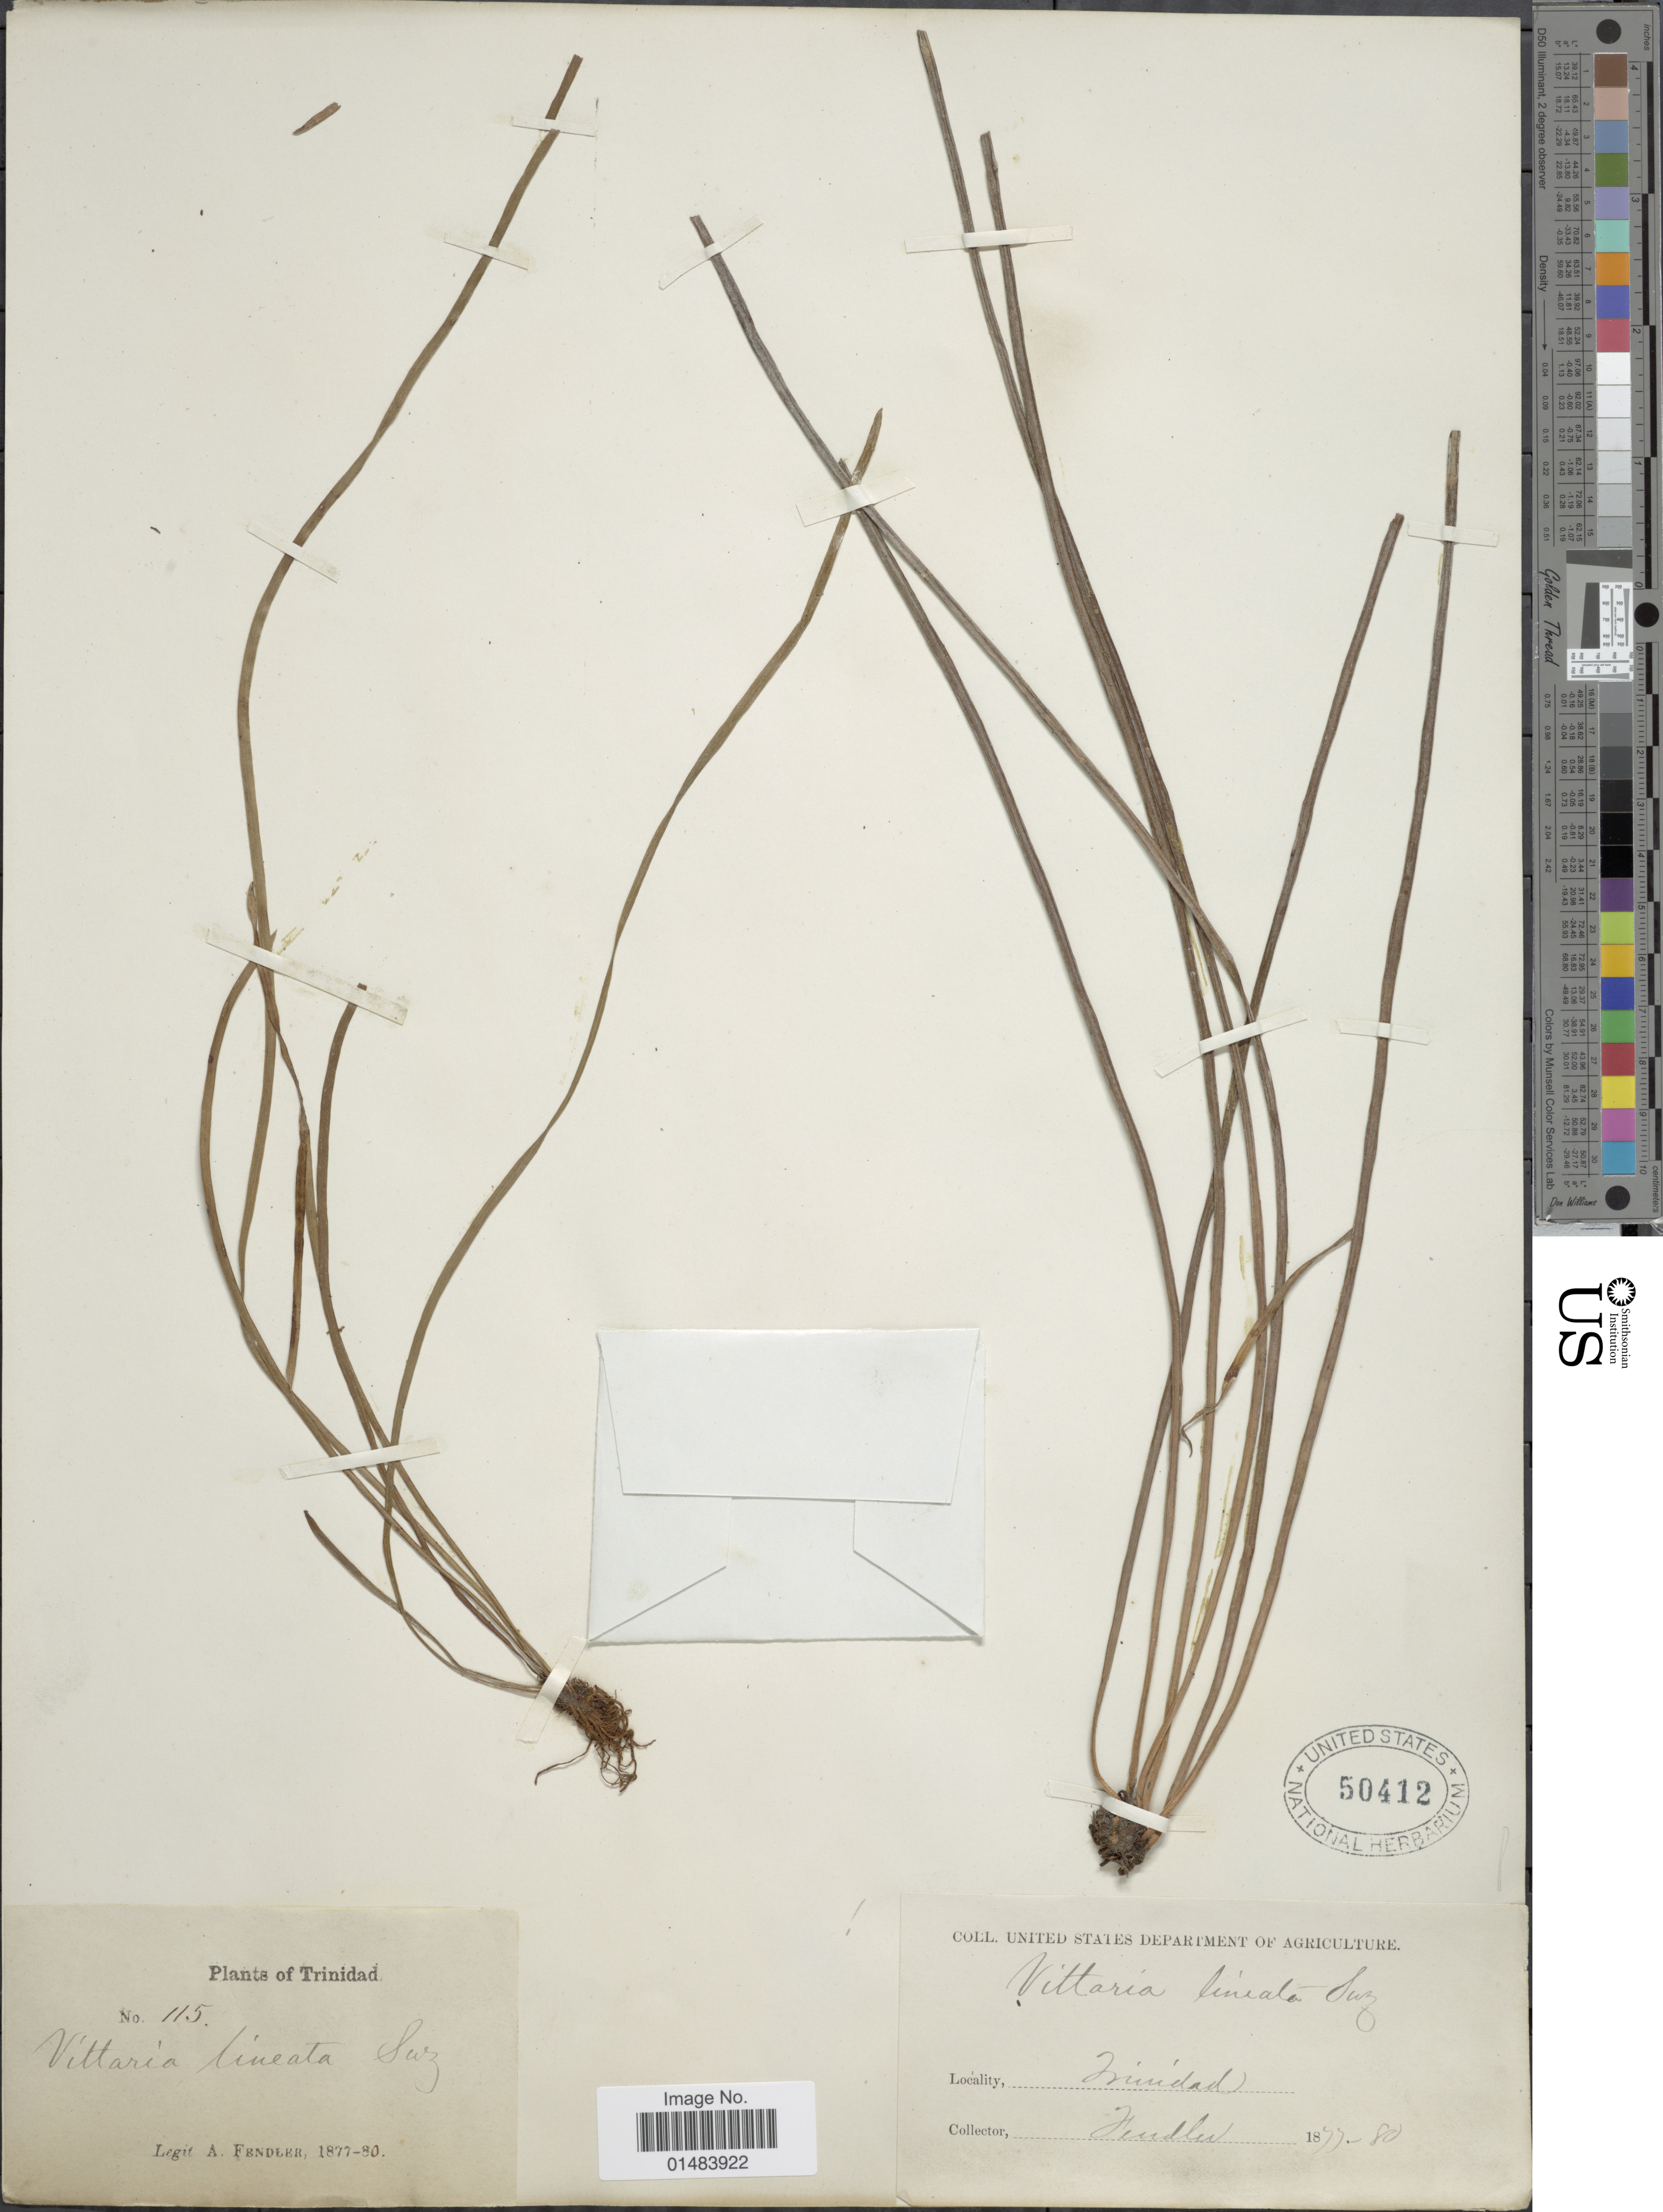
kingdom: Plantae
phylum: Tracheophyta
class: Polypodiopsida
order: Polypodiales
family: Pteridaceae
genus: Vittaria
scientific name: Vittaria lineata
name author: (L.) Sm.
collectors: A. Fendler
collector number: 115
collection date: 1877/1880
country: Trinidad and Tobago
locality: Trinidad.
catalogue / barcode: US 50412